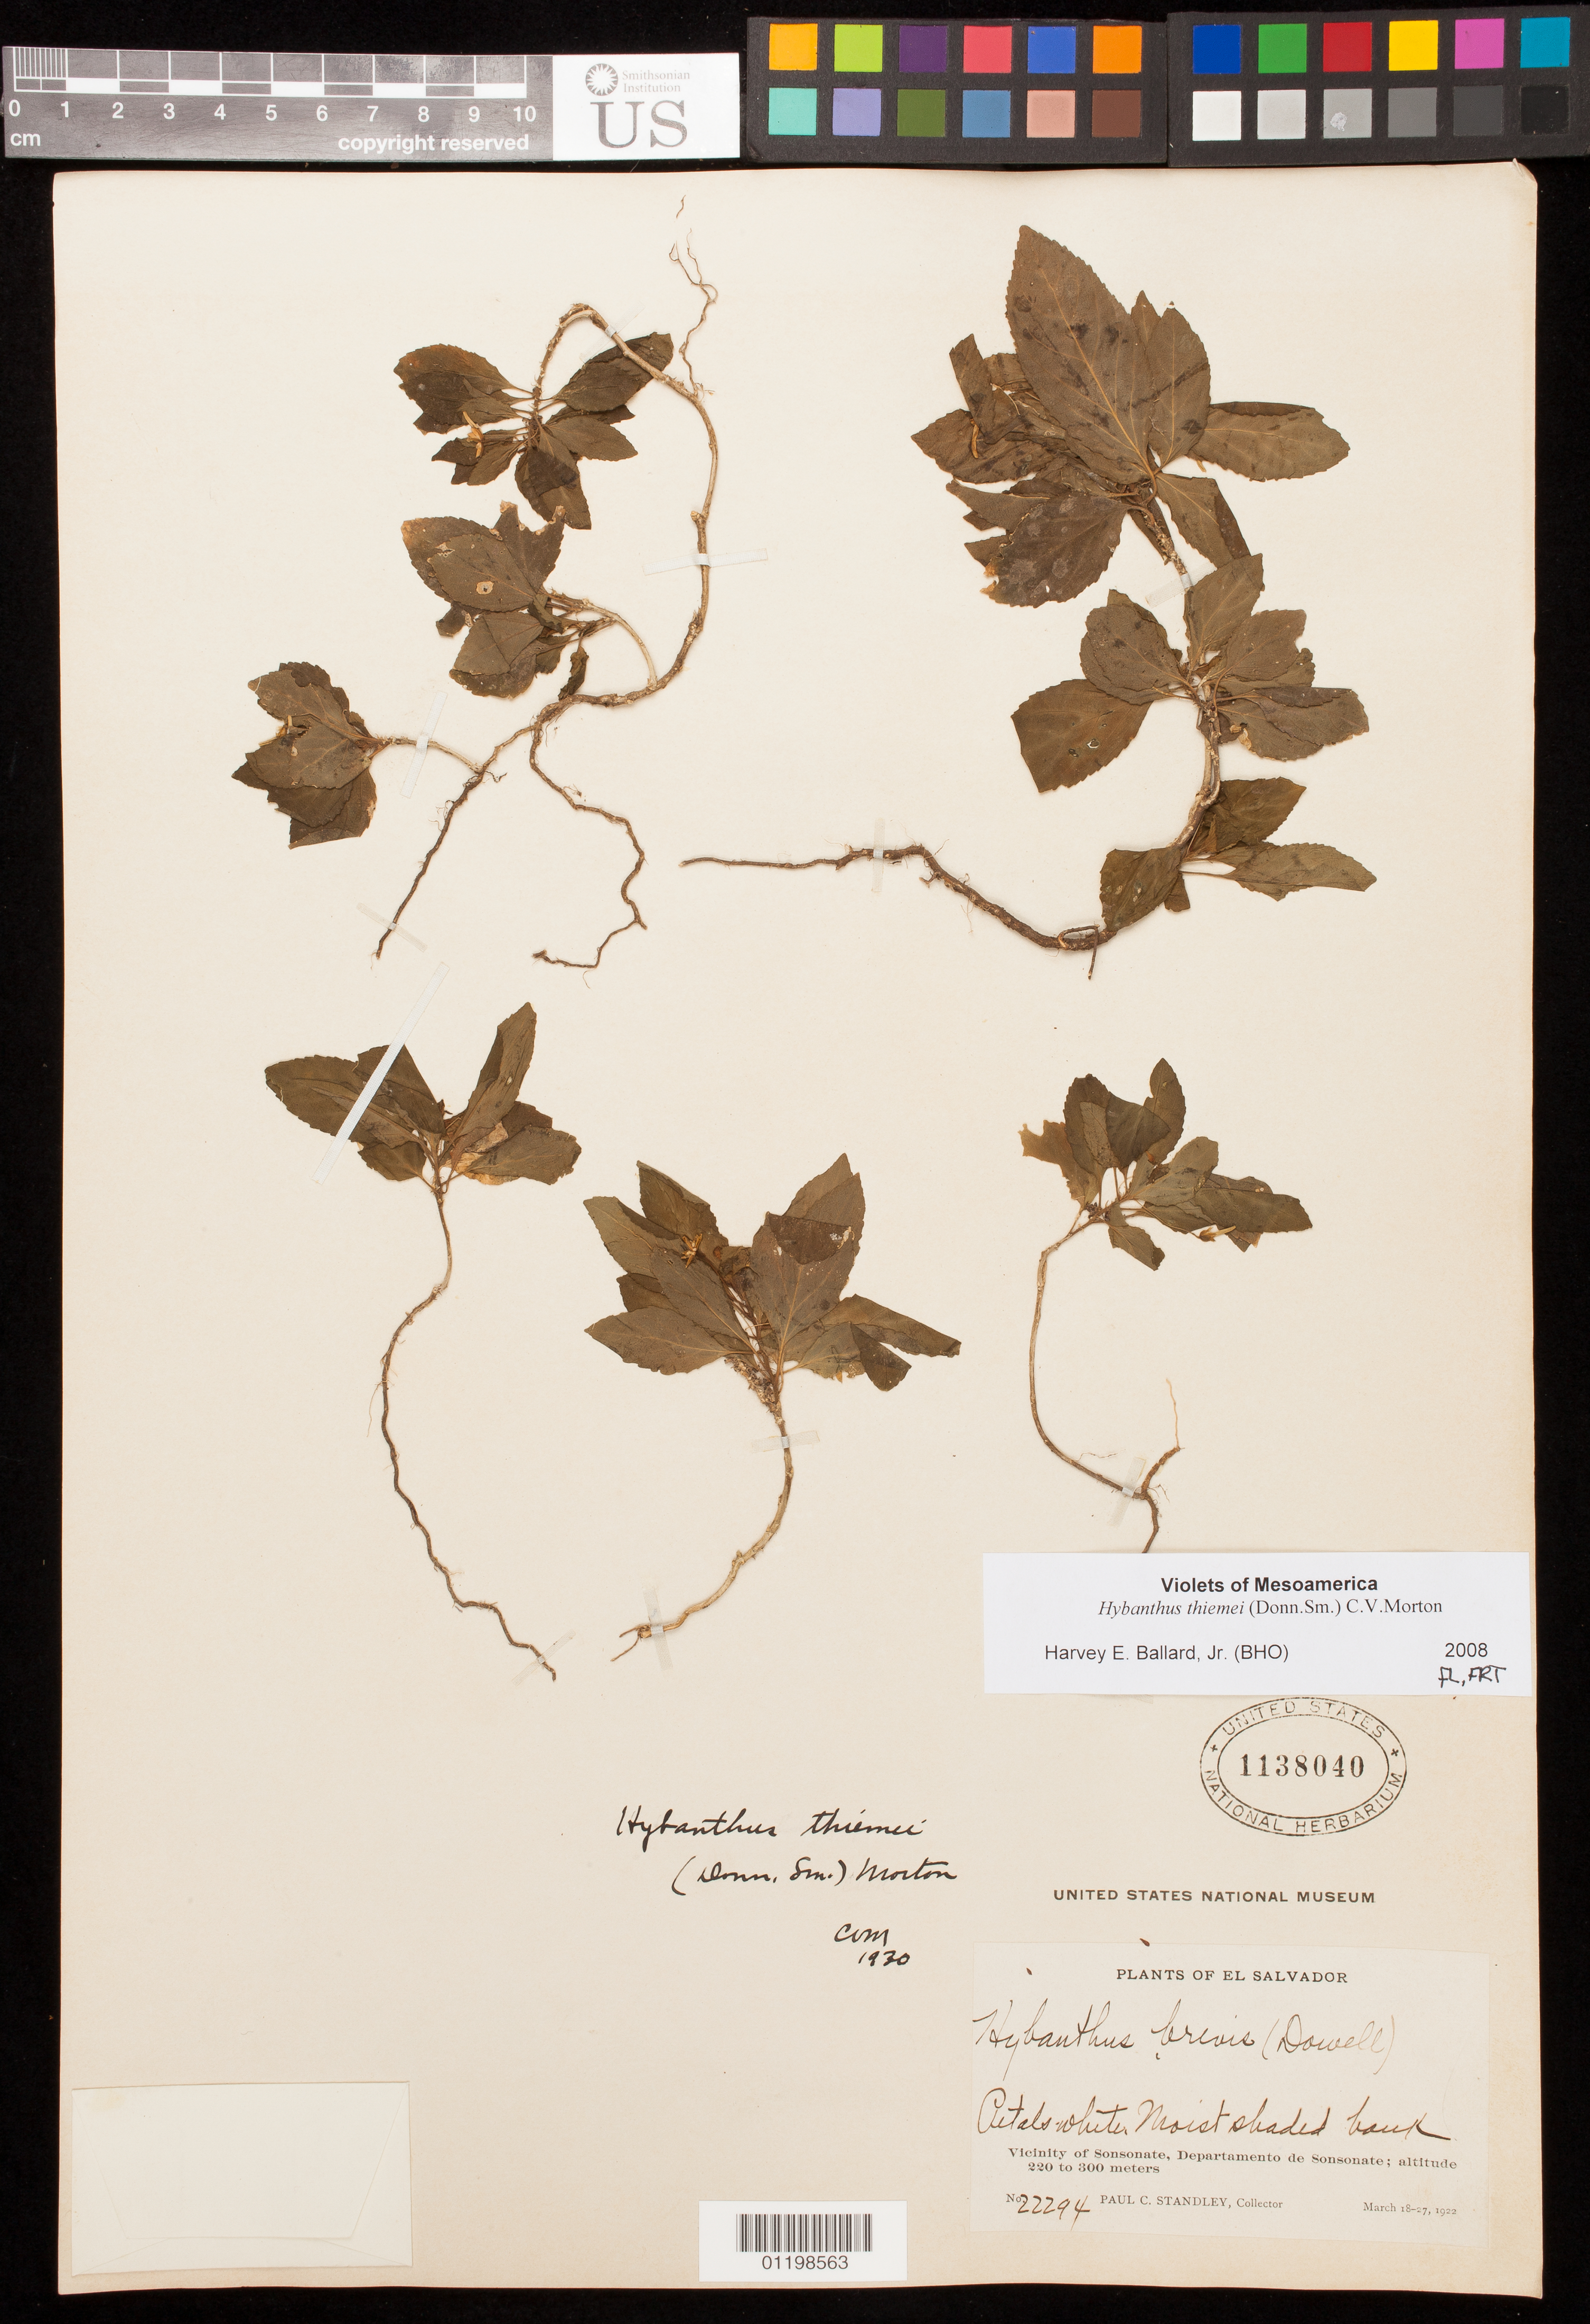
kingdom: Plantae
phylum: Tracheophyta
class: Magnoliopsida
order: Malpighiales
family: Violaceae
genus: Hybanthus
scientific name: Hybanthus thiemei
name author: (Donn. Sm.) C.V. Morton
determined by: Ballard, Harvey E.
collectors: P. C. Standley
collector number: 22294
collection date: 1922-03-18/1922-03-27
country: El Salvador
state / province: Sonsonate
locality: Vicinity of Sonsonate.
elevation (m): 220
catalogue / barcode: US 1138040